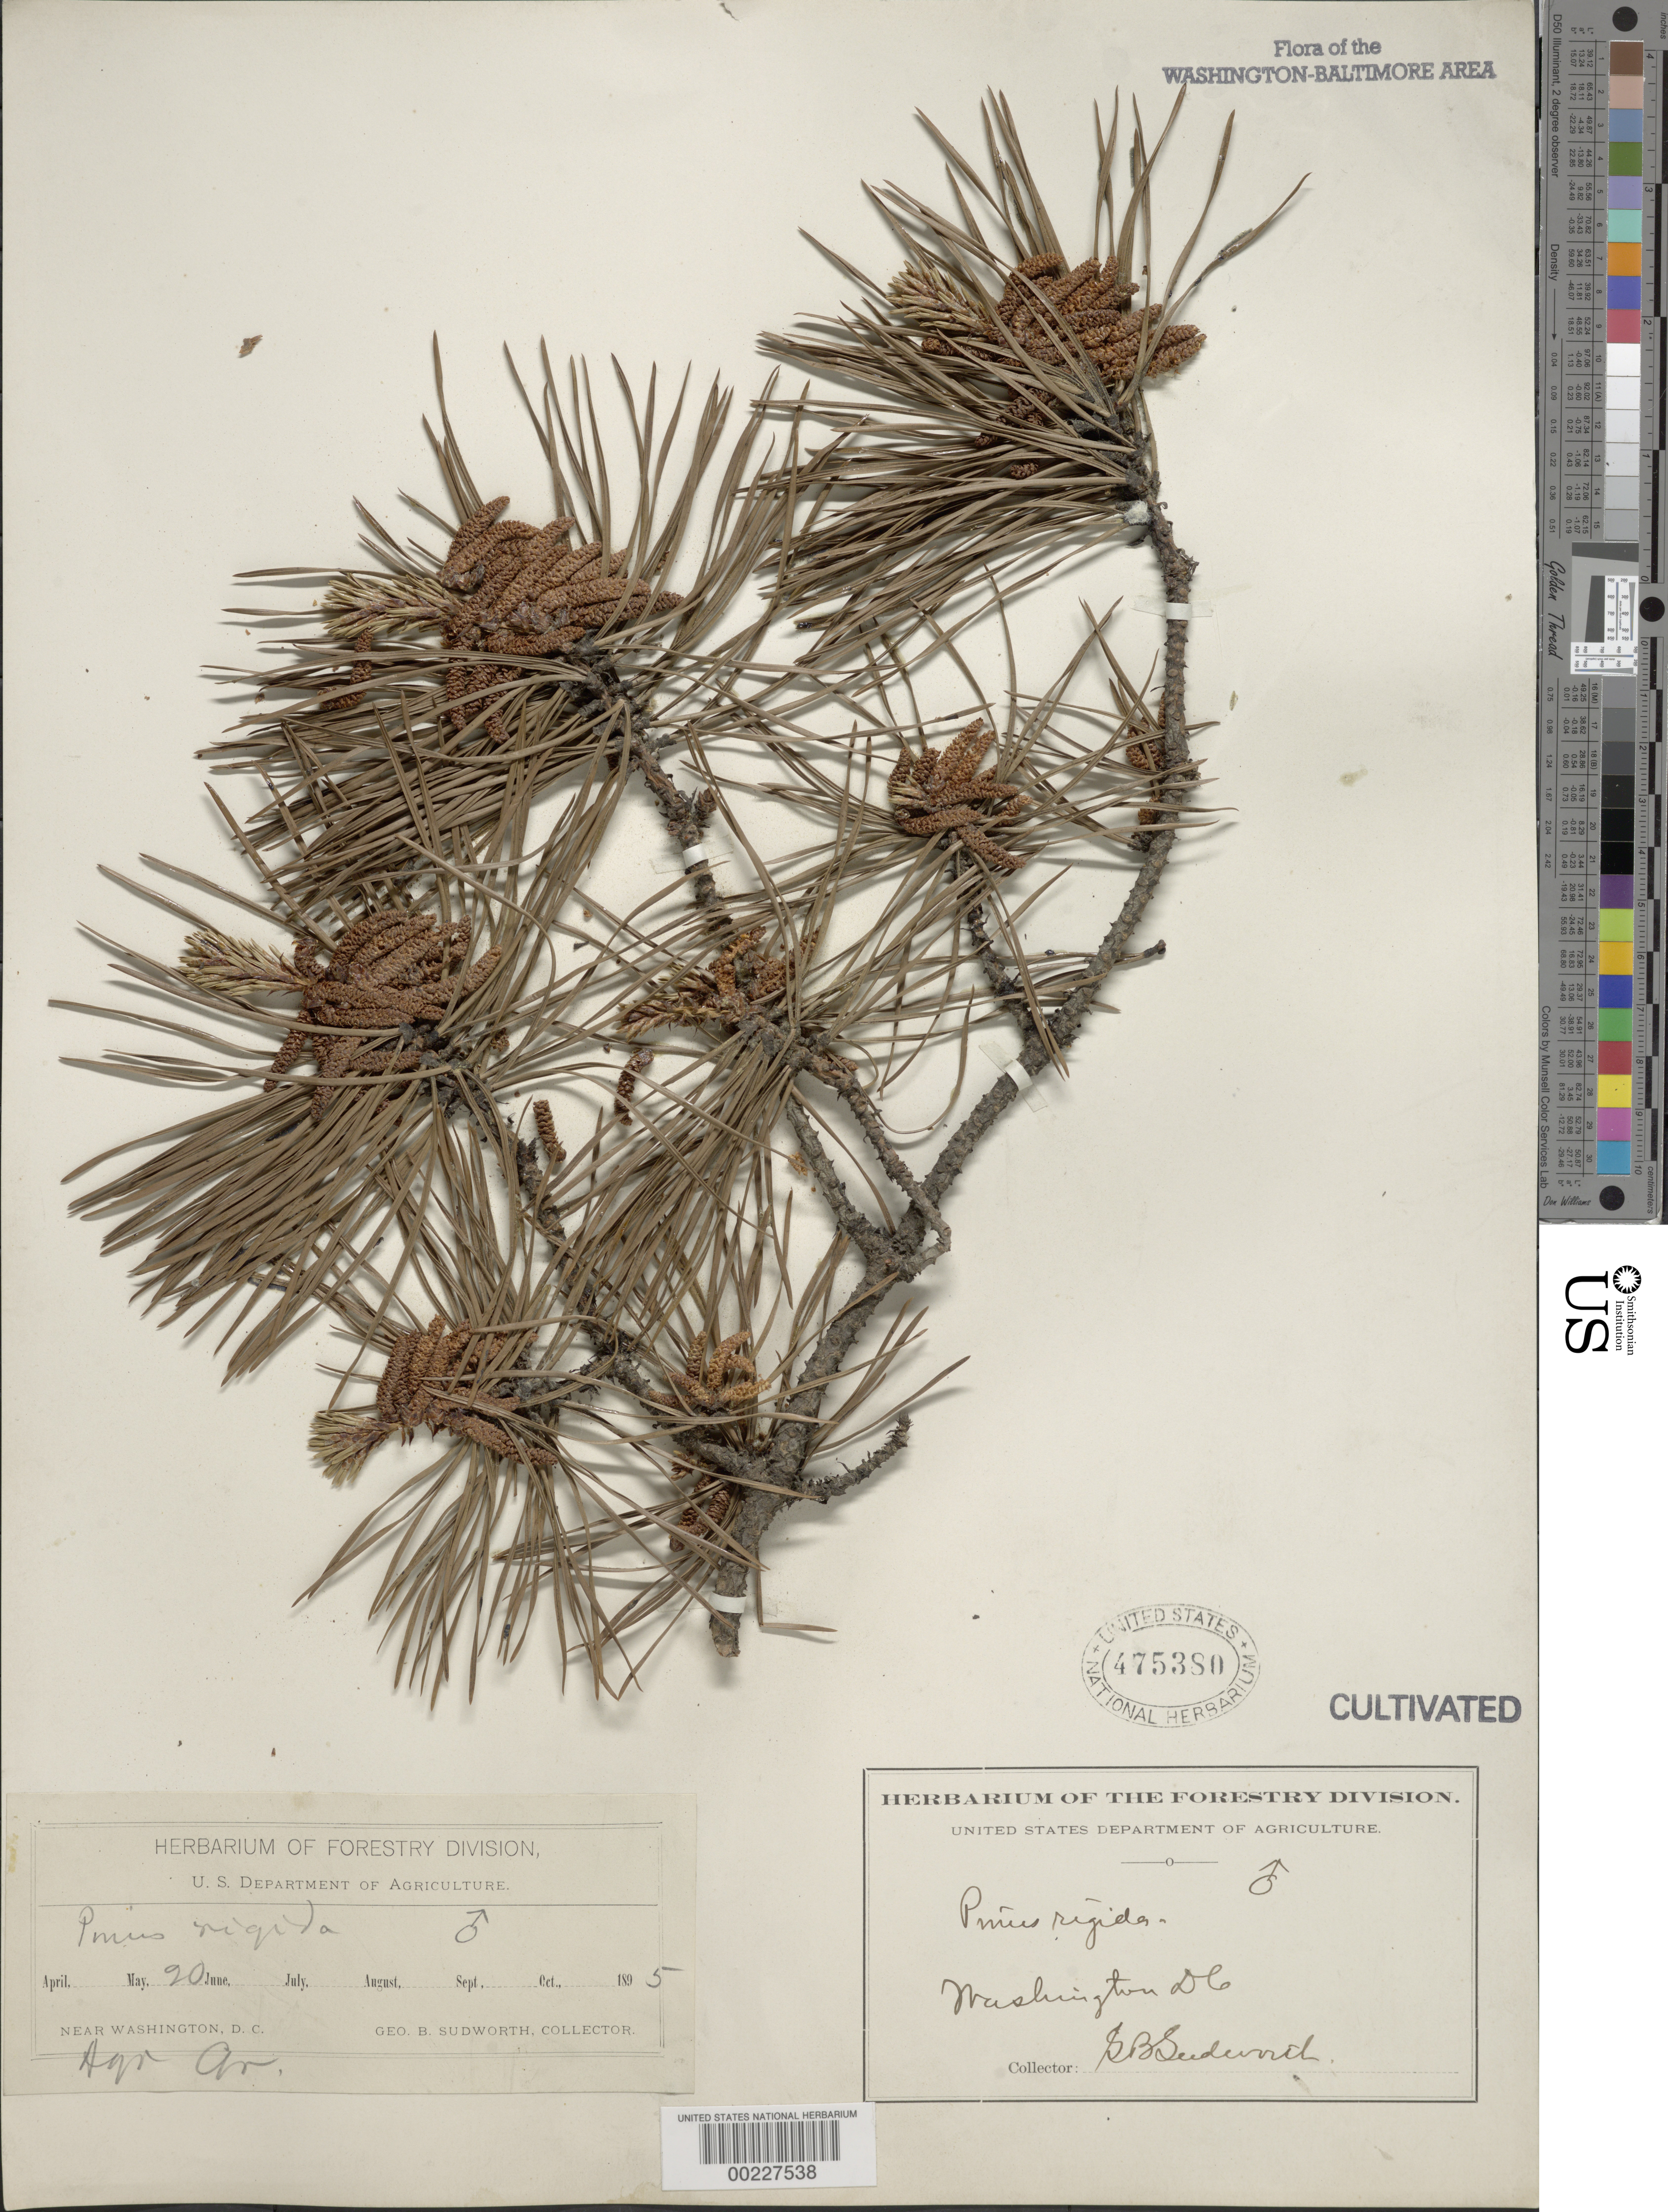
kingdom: Plantae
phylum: Tracheophyta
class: Pinopsida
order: Pinales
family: Pinaceae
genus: Pinus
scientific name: Pinus rigida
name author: Mill.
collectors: G. B. Sudworth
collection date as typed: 20 May 1895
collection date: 1895-05-20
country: United States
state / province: District of Columbia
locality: Agriculture grounds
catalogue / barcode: US 475380